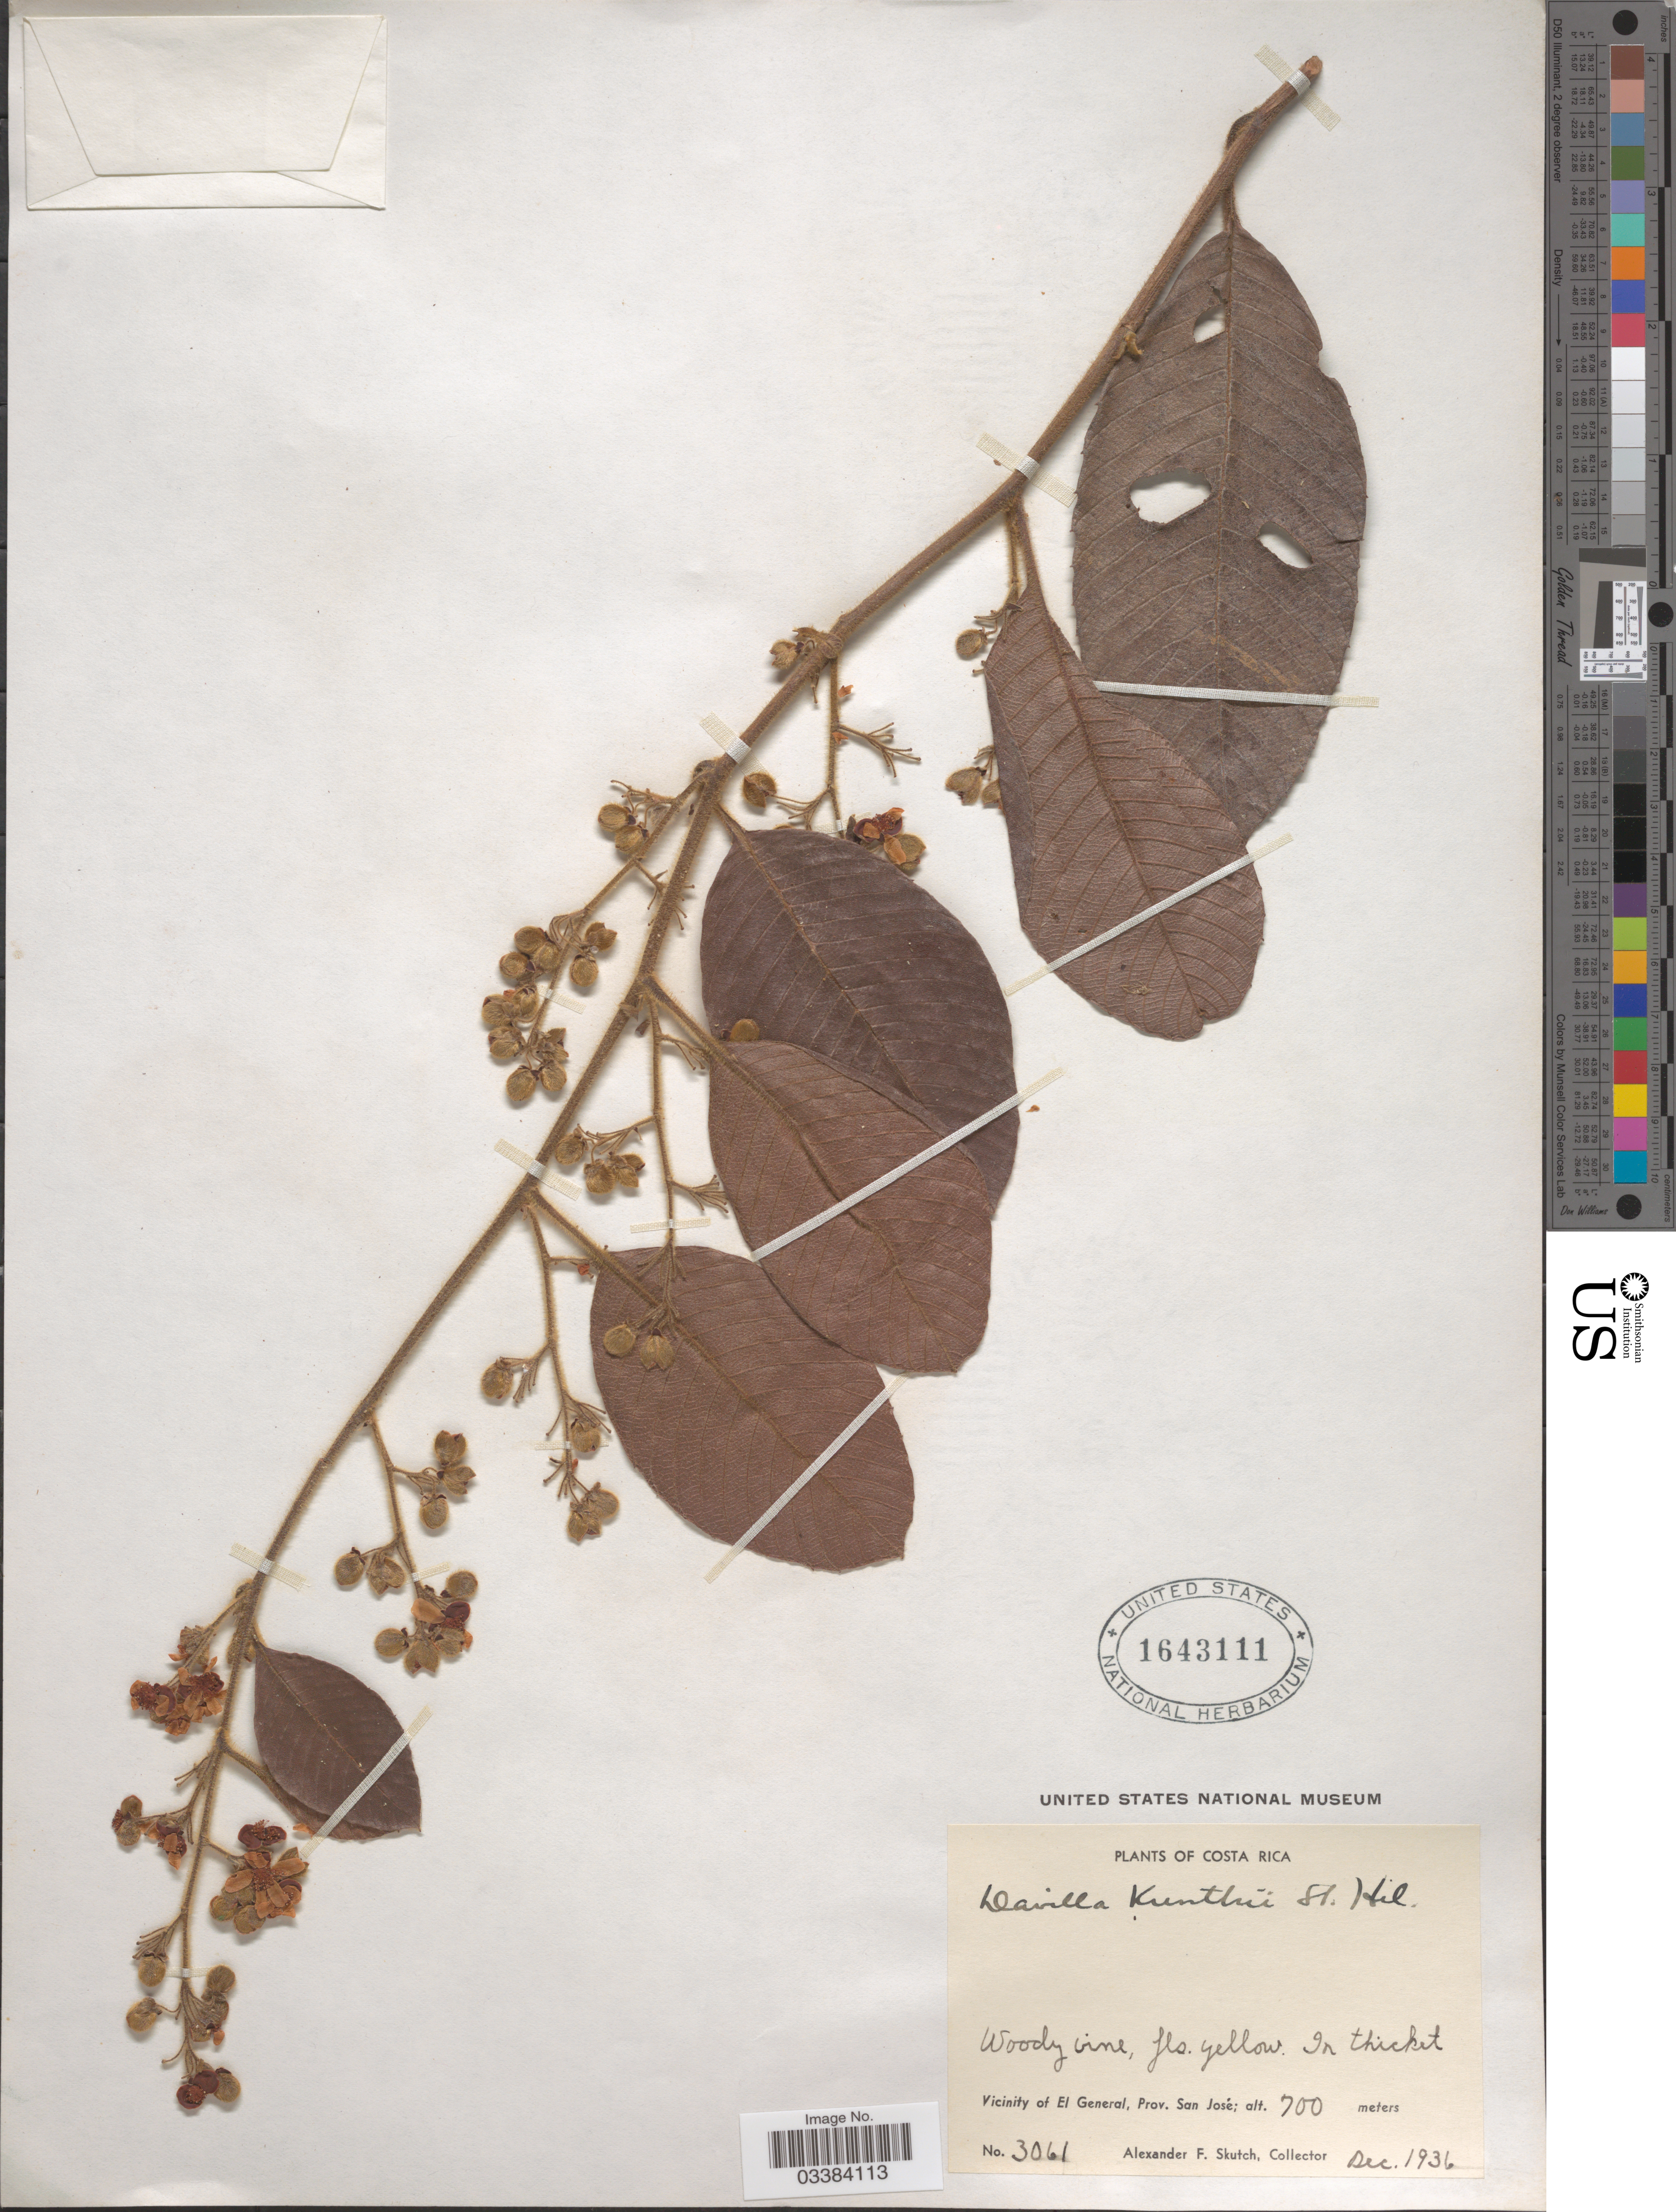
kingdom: Plantae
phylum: Tracheophyta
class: Magnoliopsida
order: Dilleniales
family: Dilleniaceae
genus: Davilla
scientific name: Davilla kunthii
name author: A. St.-Hil.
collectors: A. F. Skutch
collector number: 3061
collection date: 1936-12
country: Costa Rica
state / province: San José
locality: Vicinity of El General.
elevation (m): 700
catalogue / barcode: US 1643111